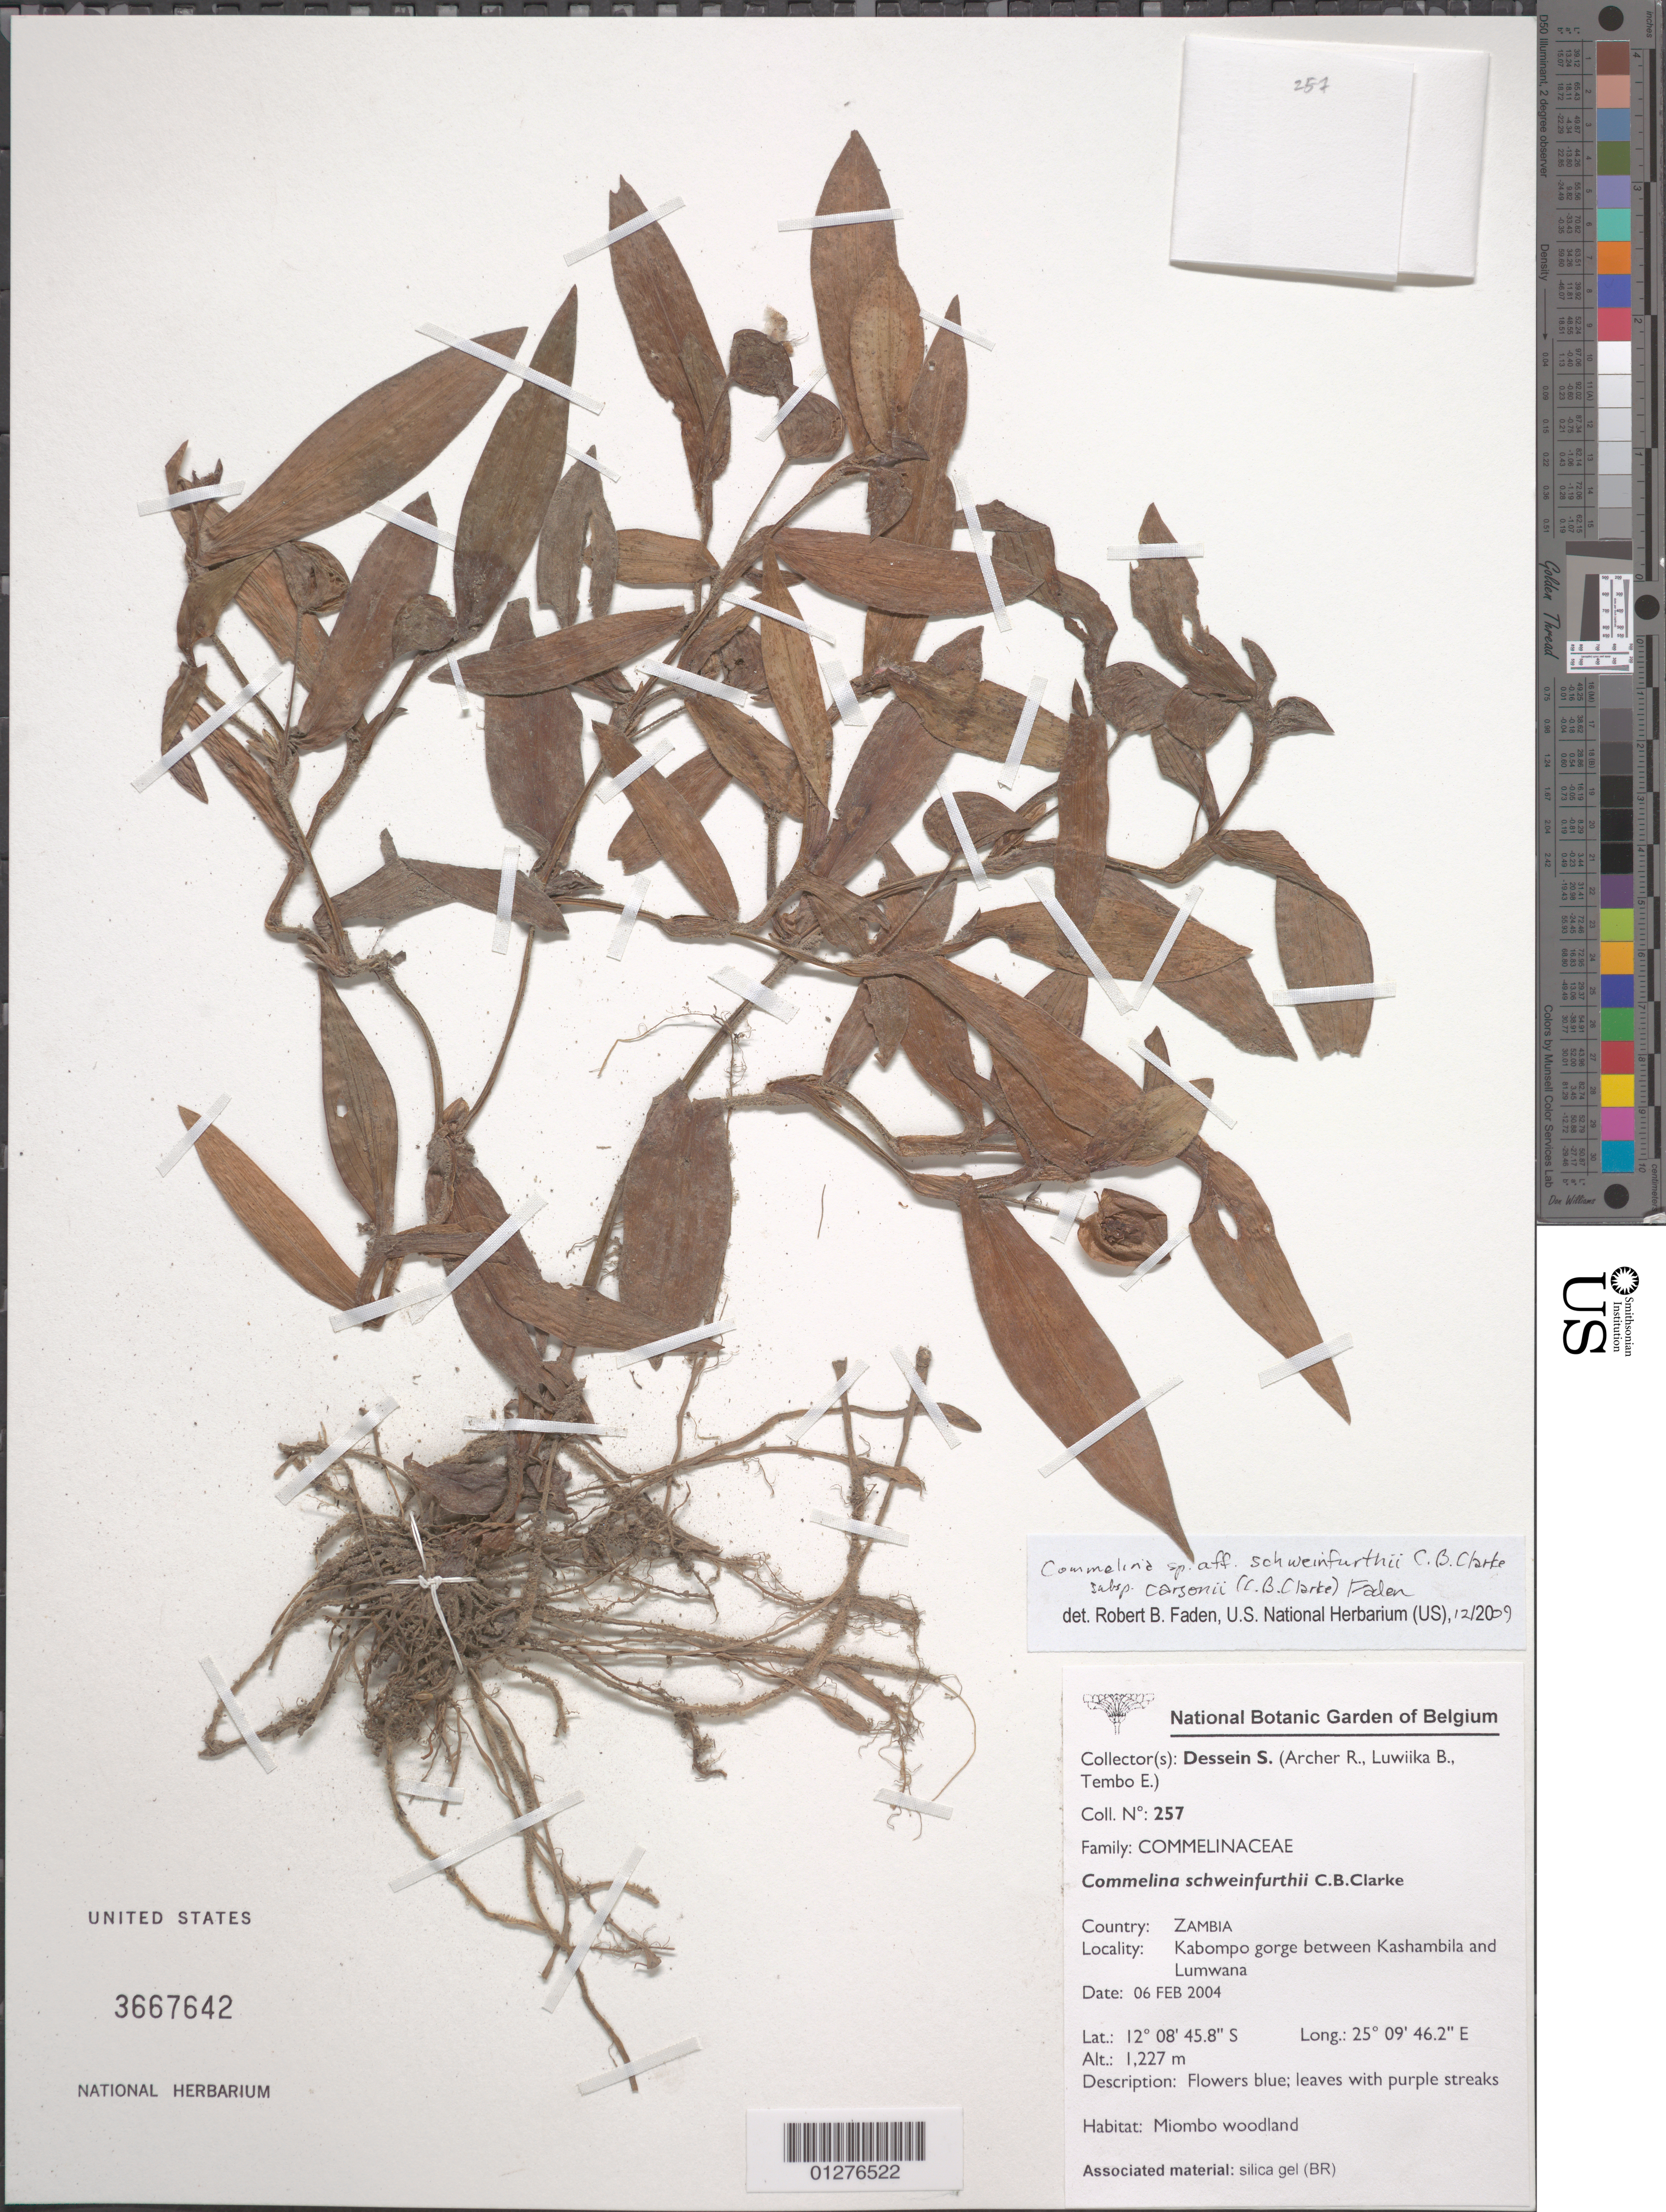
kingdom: Plantae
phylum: Tracheophyta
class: Liliopsida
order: Commelinales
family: Commelinaceae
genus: Commelina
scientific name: Commelina schweinfurthii subsp. schweinfurthii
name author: C.B. Clarke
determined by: Faden, Robert B., (US), Smithsonian Institution - National Museum of Natural History (UNITED STATES)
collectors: S. Dessein et al.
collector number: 257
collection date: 2004-02-06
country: Zambia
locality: Kabompo gorge between Kashambila and Lumwana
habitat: Miombo woodland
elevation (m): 1227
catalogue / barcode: US 3667642